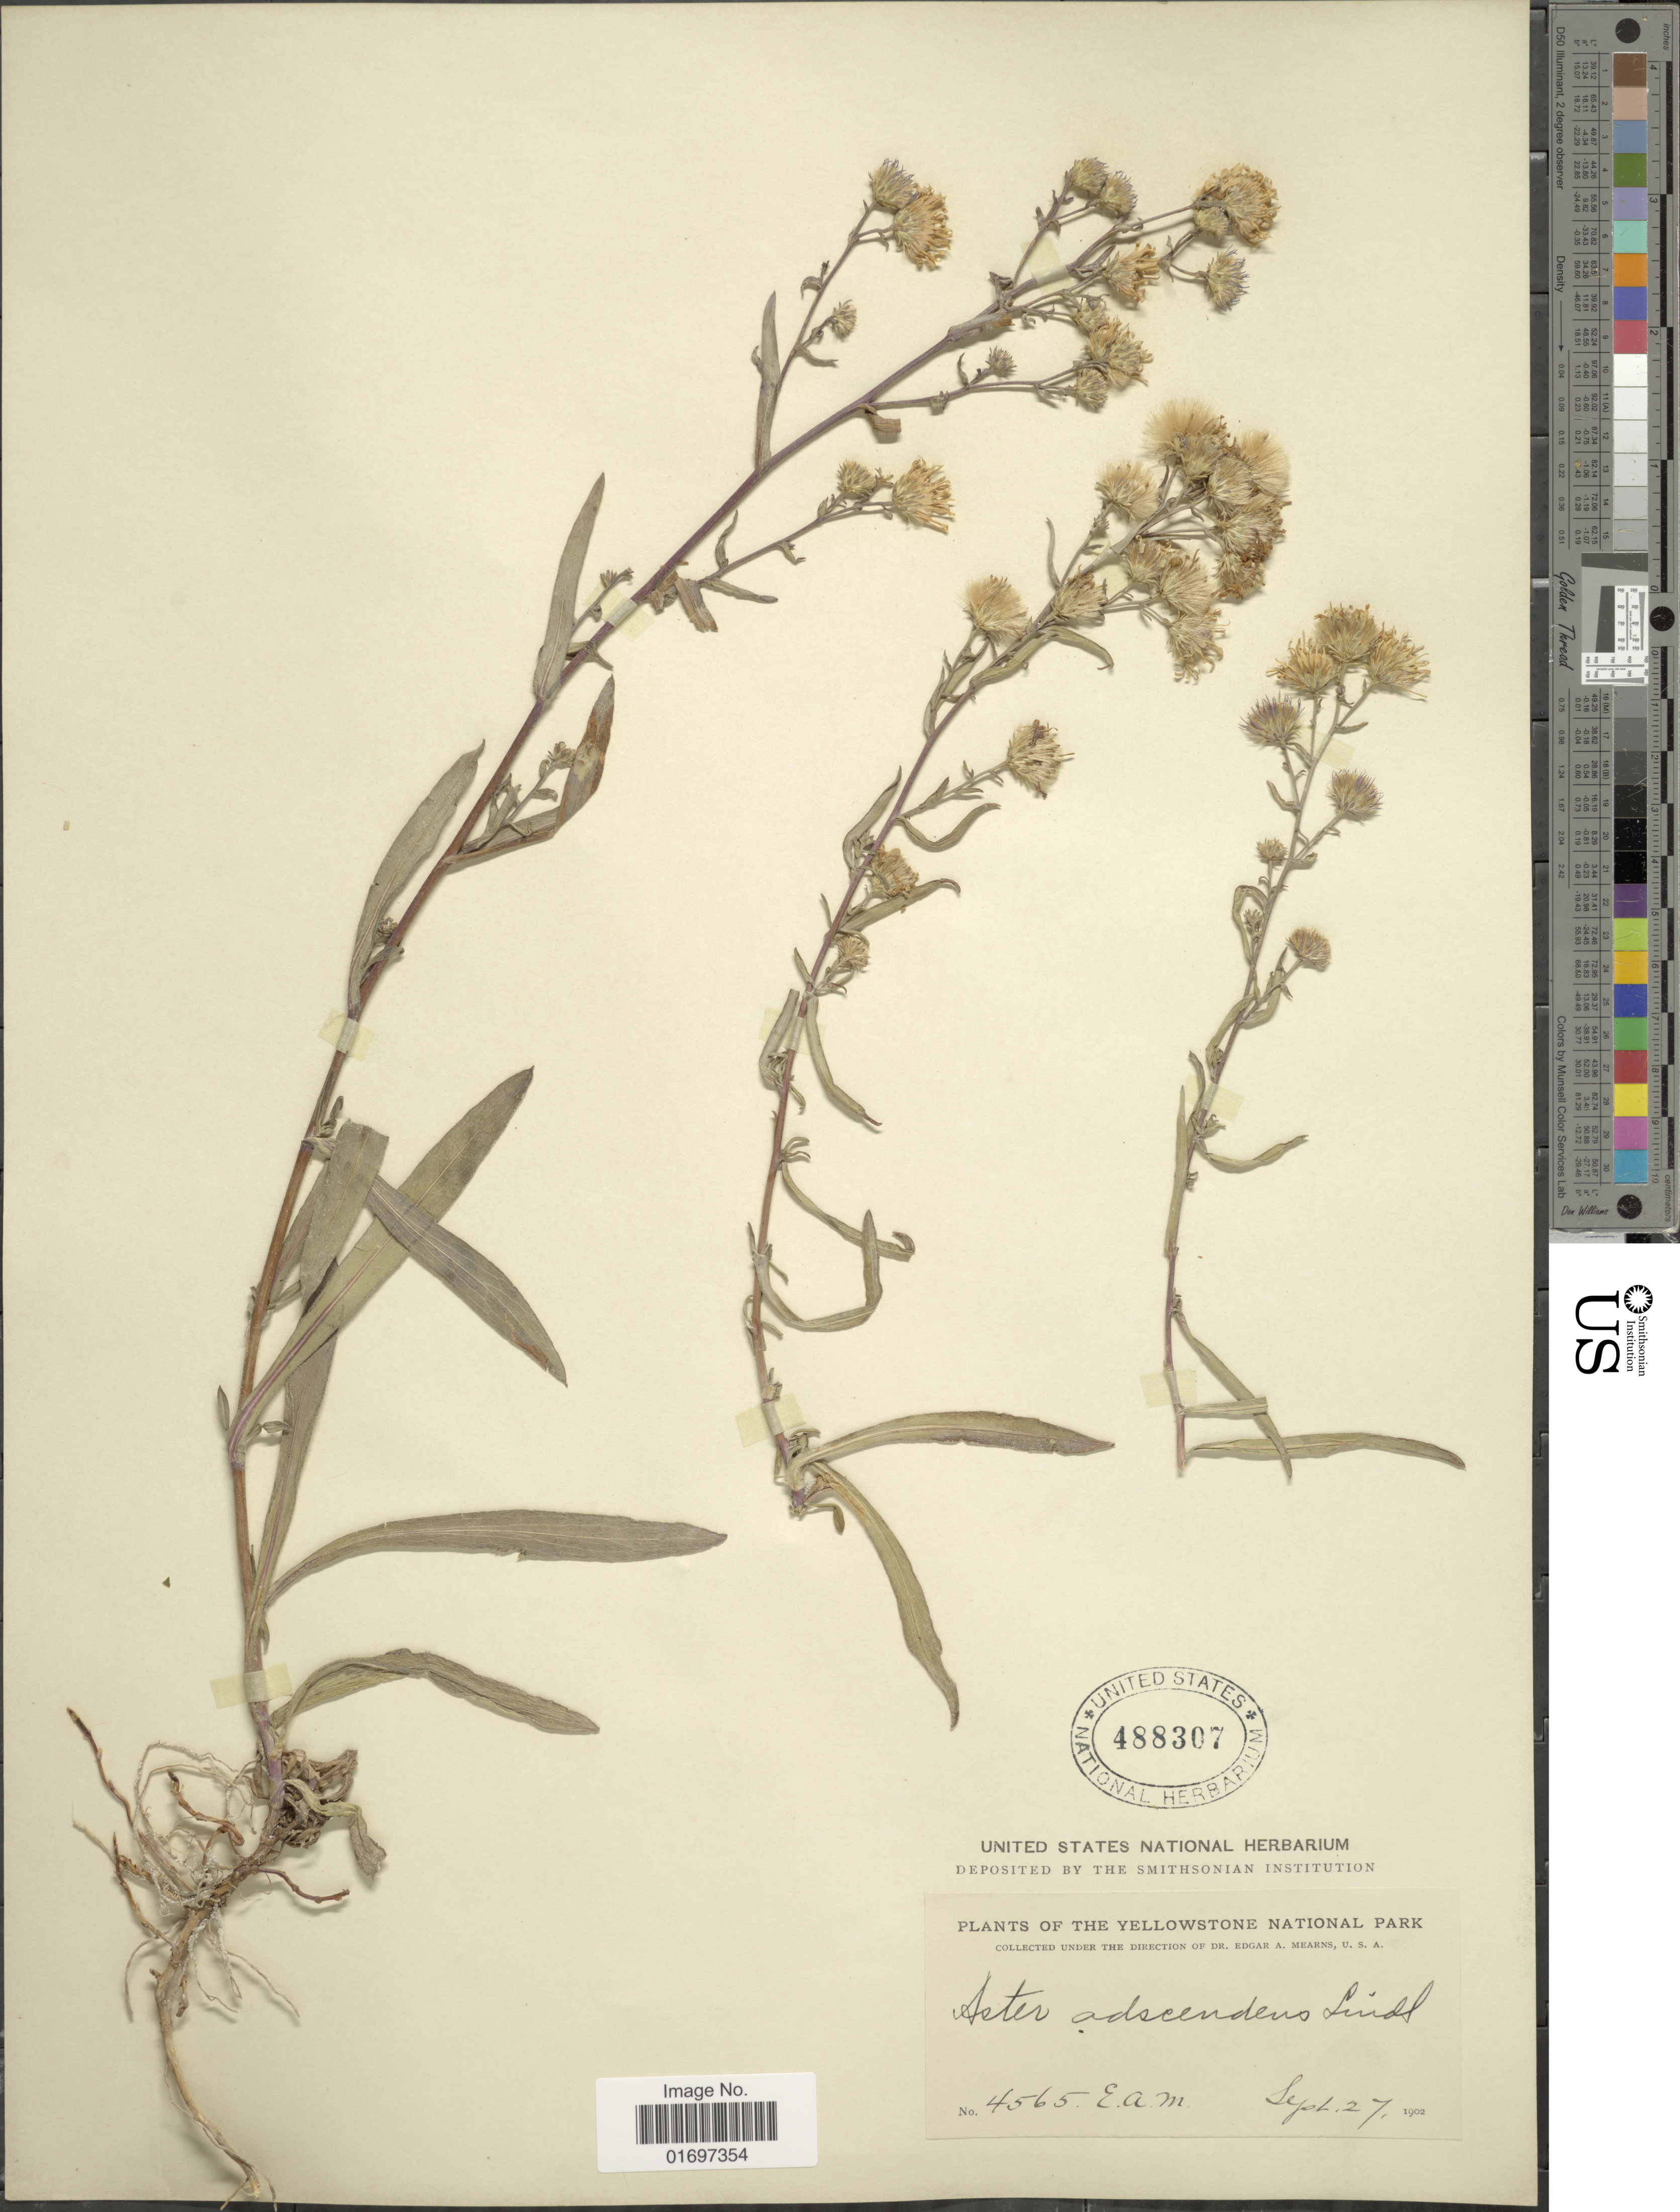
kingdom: Plantae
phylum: Tracheophyta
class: Magnoliopsida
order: Asterales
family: Asteraceae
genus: Symphyotrichum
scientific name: Symphyotrichum ascendens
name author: (Lindl.) G.L. Nesom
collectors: E. A. Mearns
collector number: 4565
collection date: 1902-09-27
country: United States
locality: Yellowstone National Park.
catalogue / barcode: US 488307